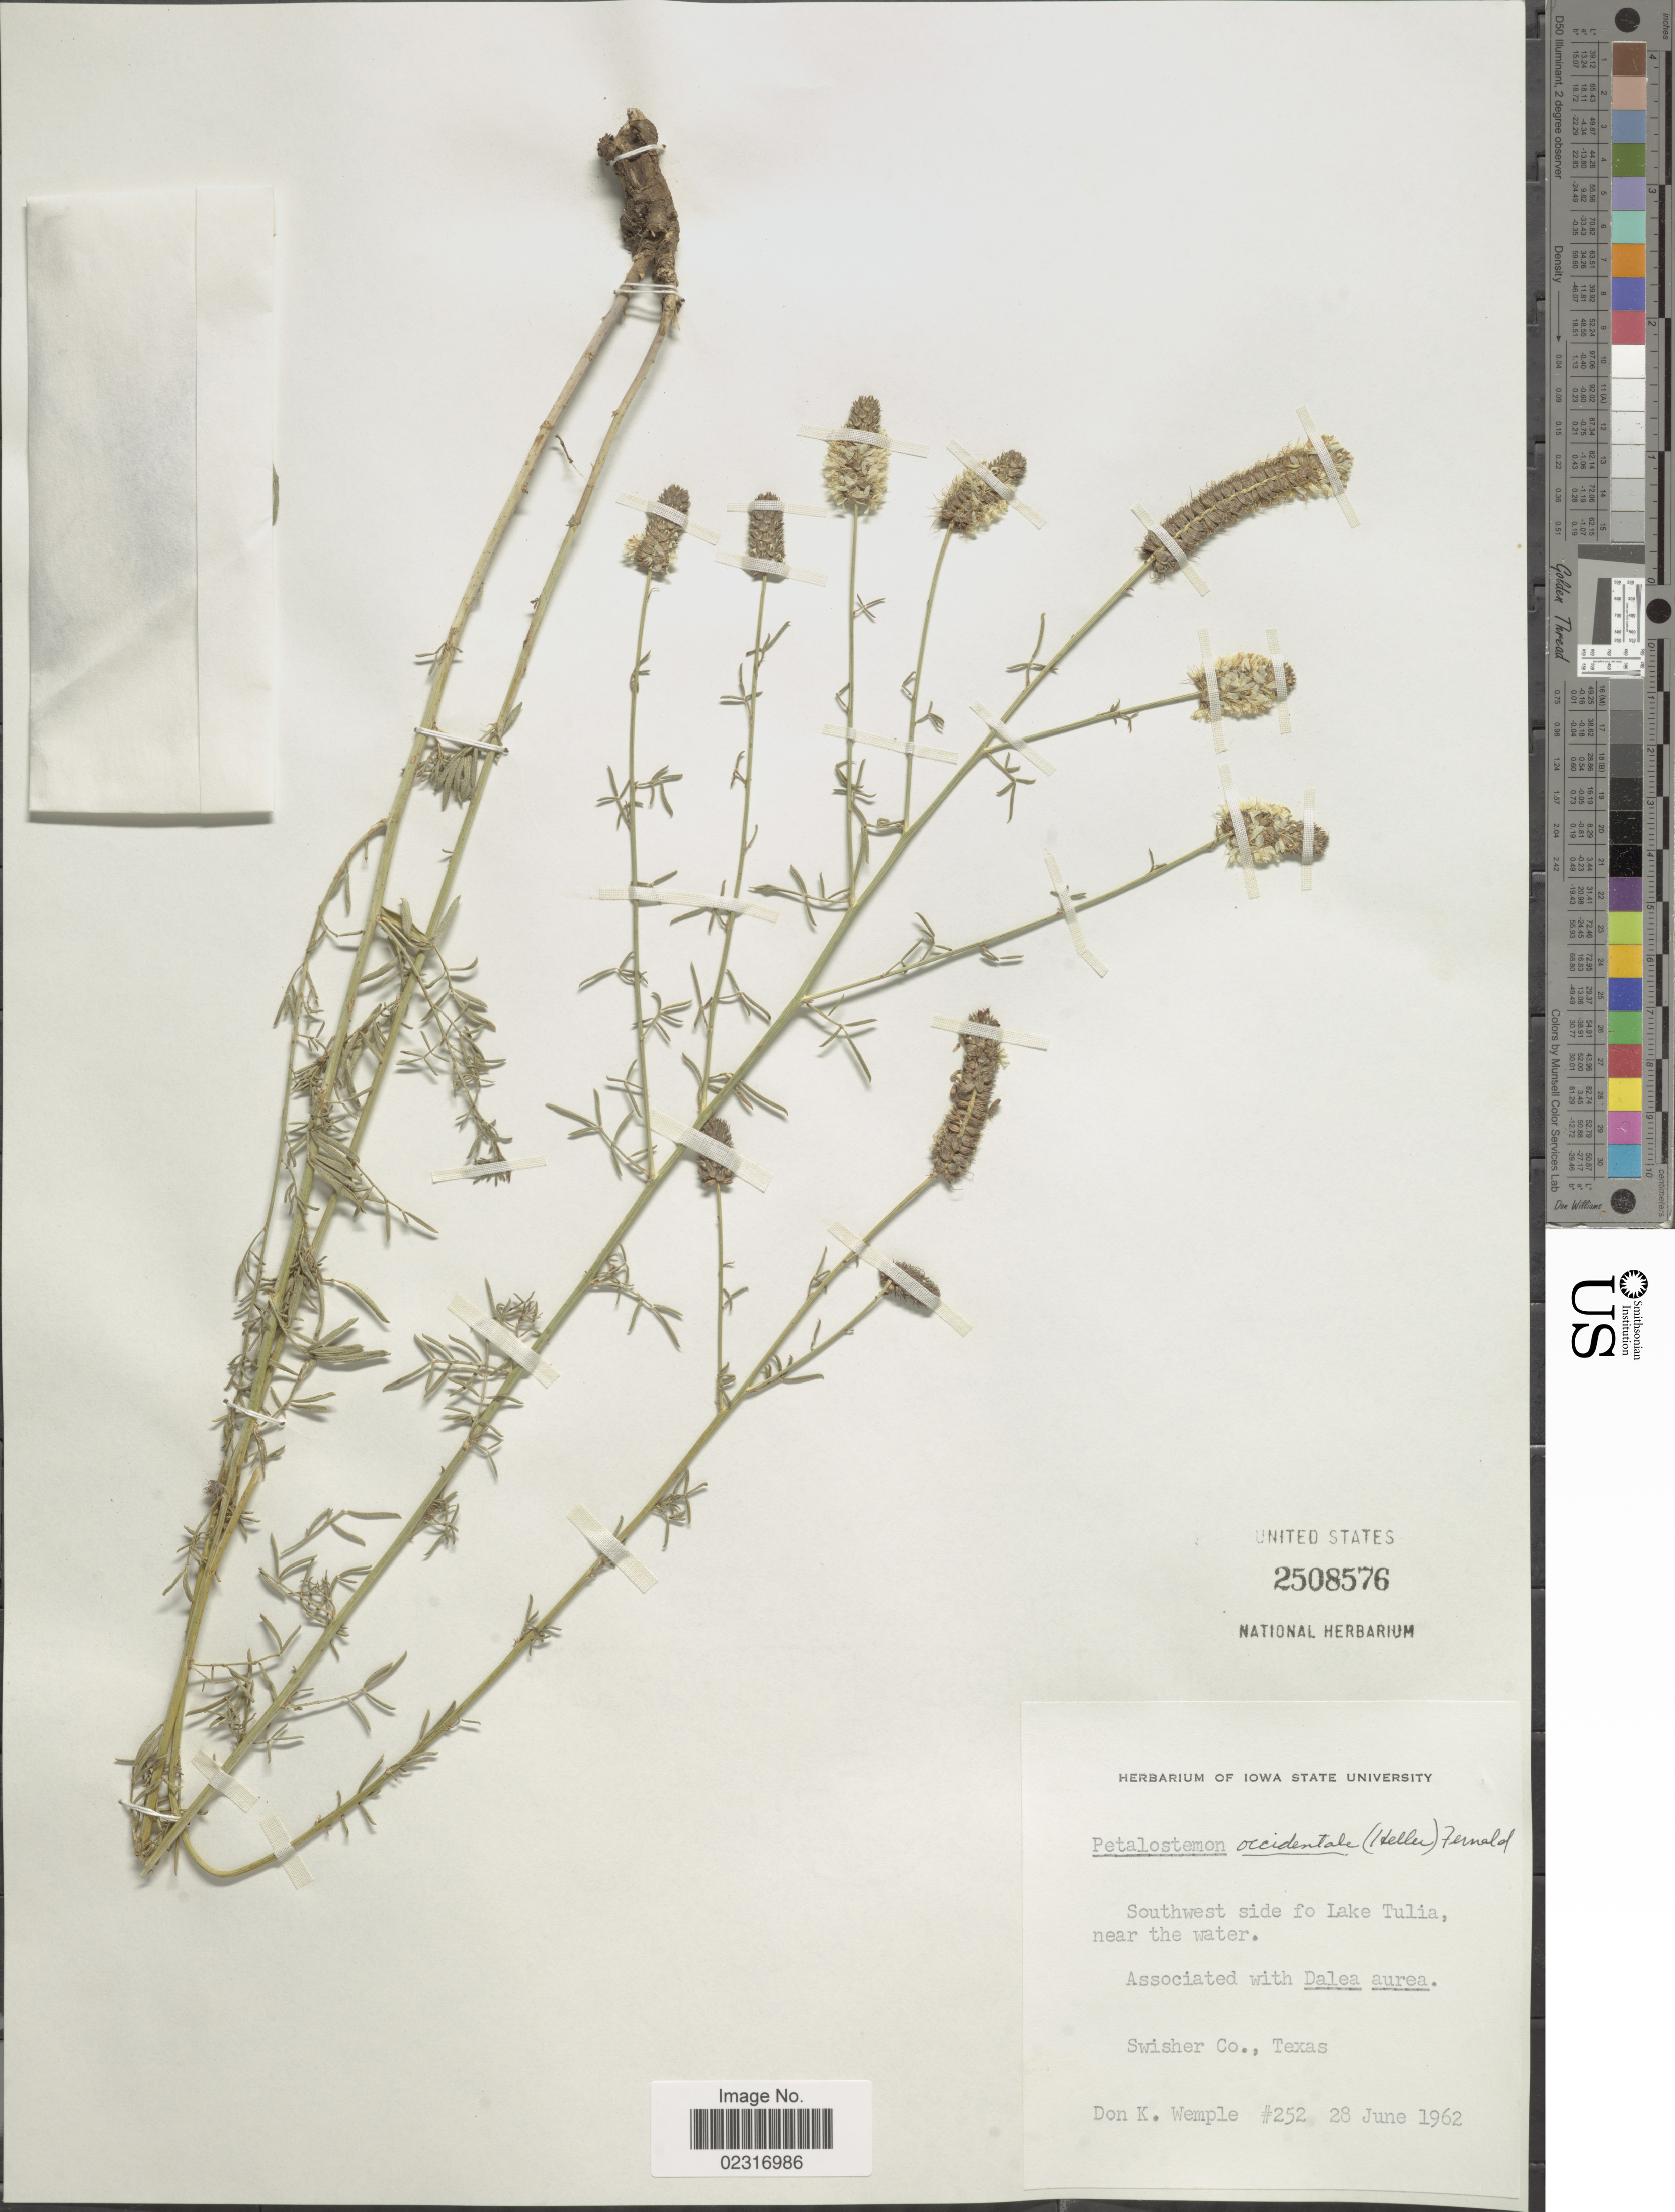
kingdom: Plantae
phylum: Tracheophyta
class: Magnoliopsida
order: Fabales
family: Fabaceae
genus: Dalea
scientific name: Dalea candida var. oligophylla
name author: (Torr) Shinners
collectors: D. Wemple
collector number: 252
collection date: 1962-06-28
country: United States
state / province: Texas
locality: Southwest side of Lake Tulia, near the water. Swisher Co.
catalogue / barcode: US 2508576